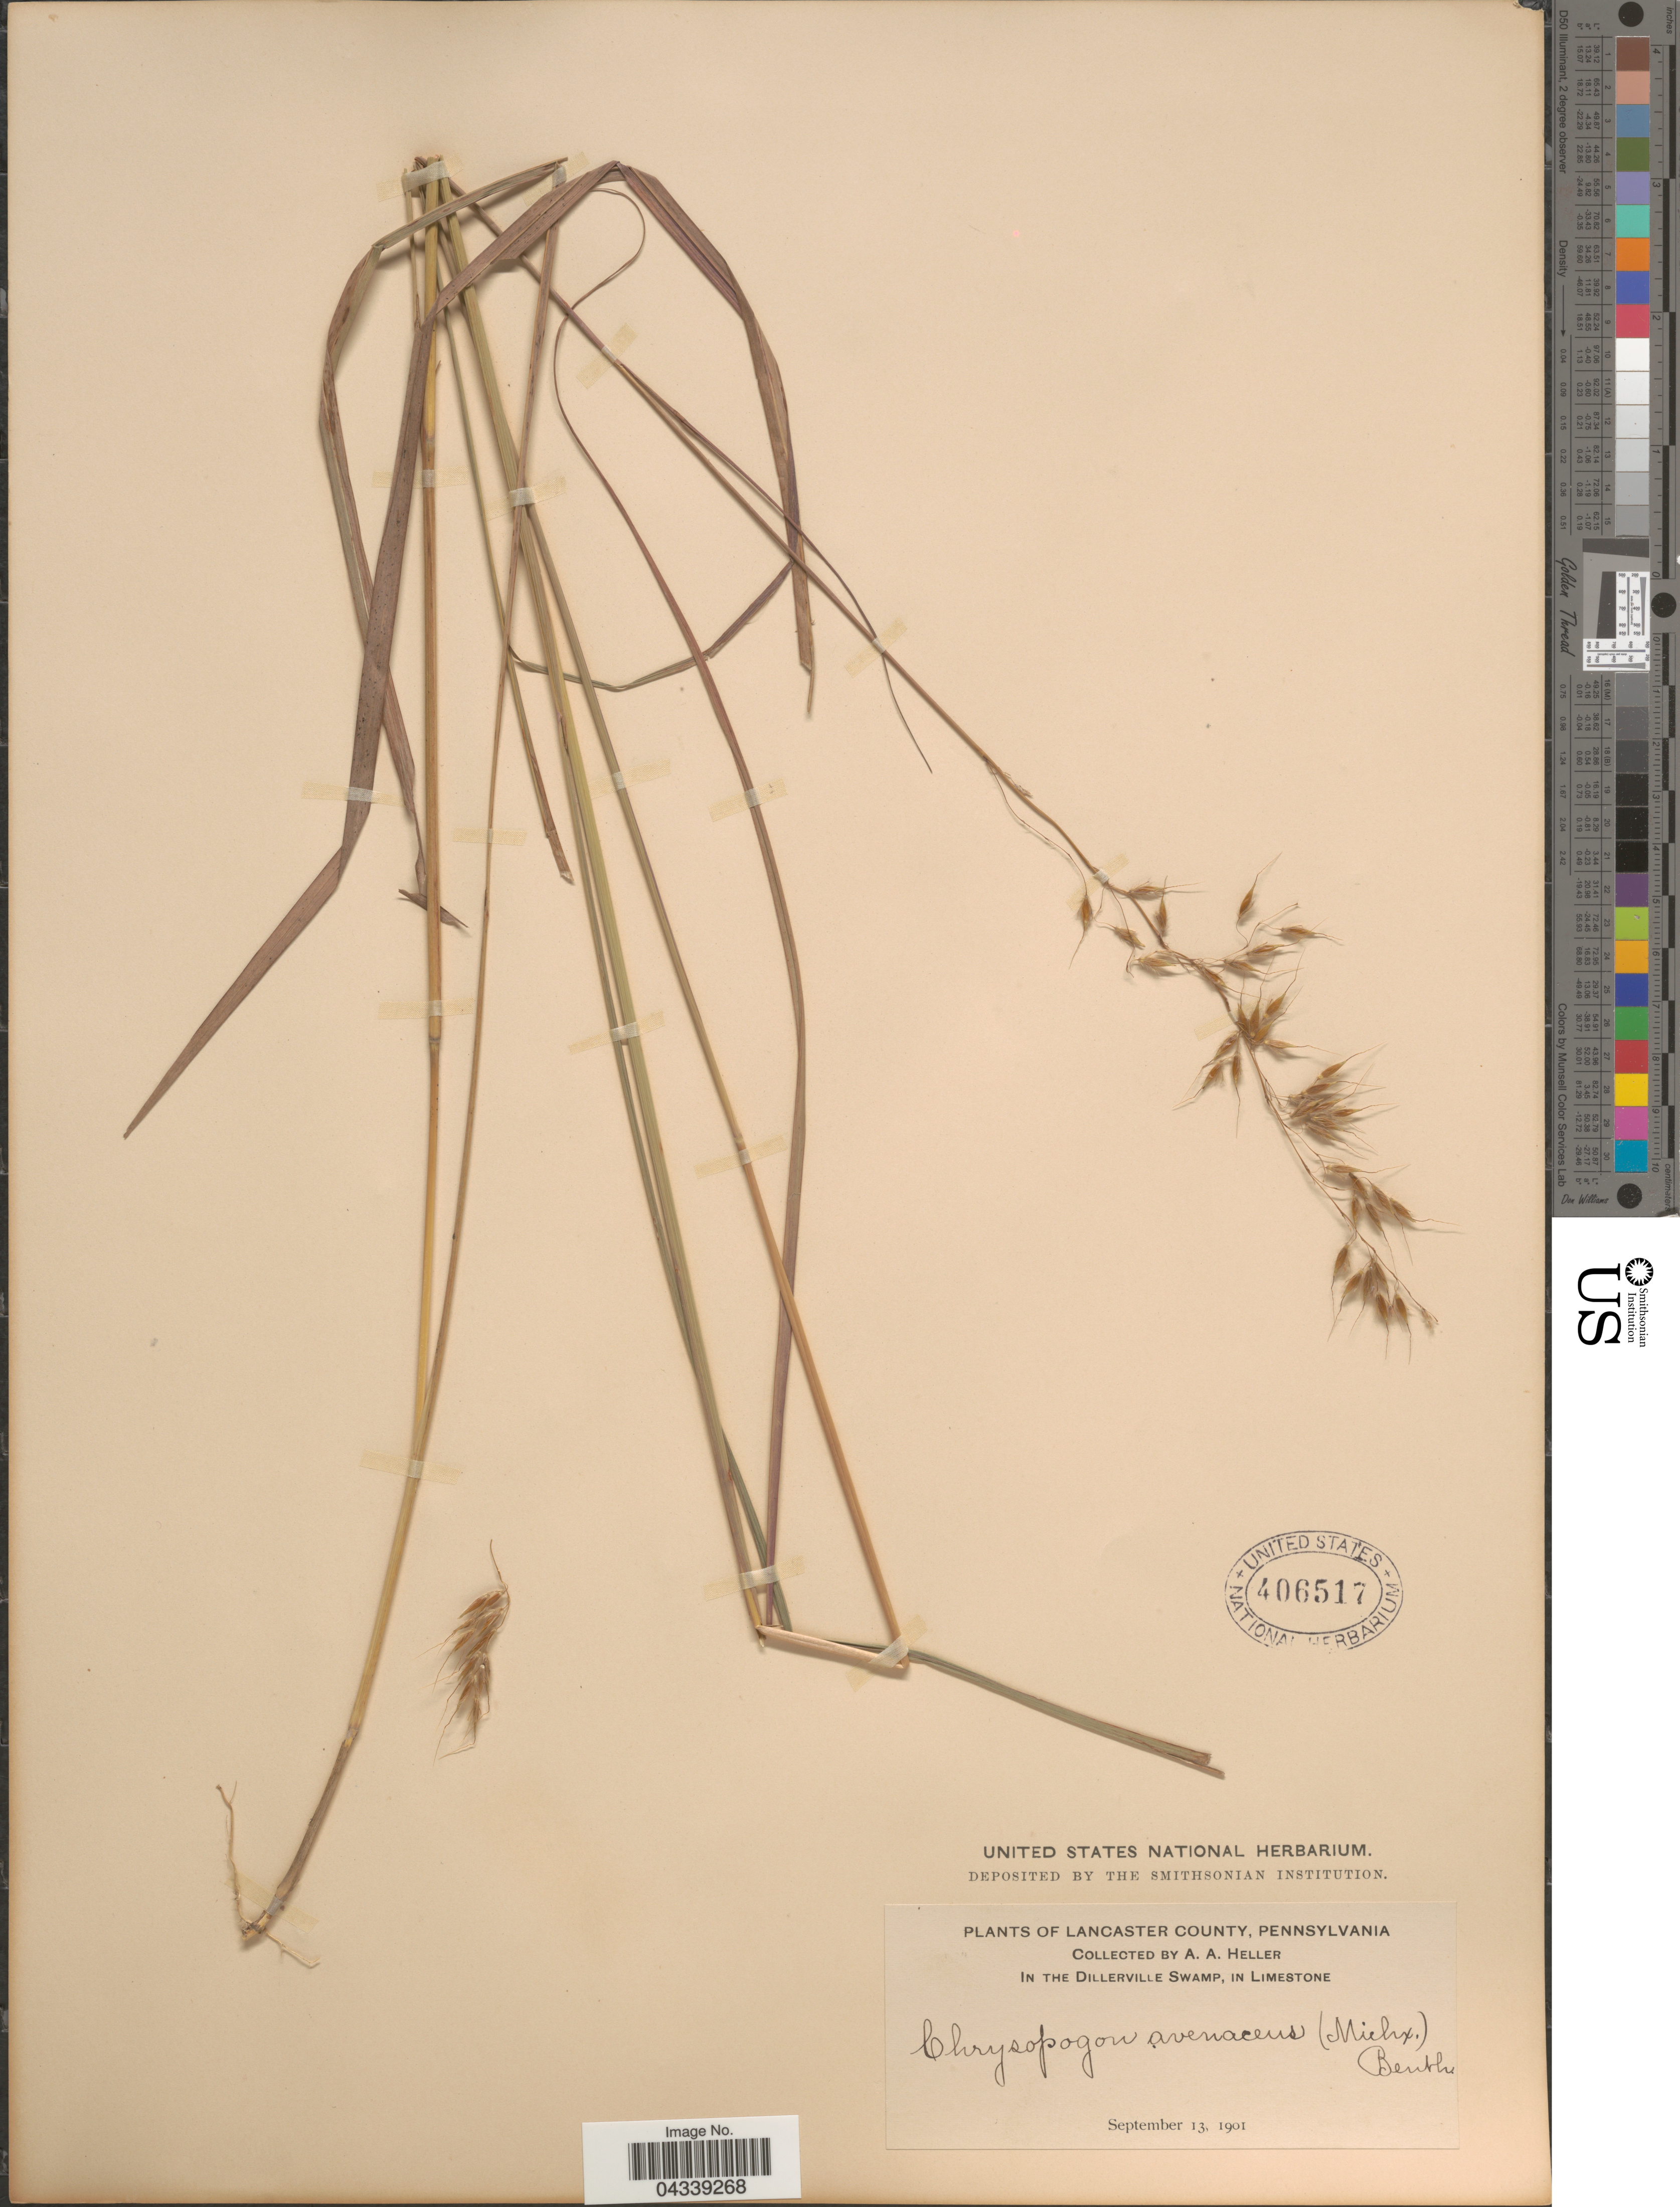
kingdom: Plantae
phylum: Tracheophyta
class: Liliopsida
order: Poales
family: Poaceae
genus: Sorghastrum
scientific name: Sorghastrum nutans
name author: (L.) Nash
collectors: A. A. Heller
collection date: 1901-09-13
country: United States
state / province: Pennsylvania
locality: Lancaster County. In the Dillerville Swamp, in Limestone.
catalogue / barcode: US 406517